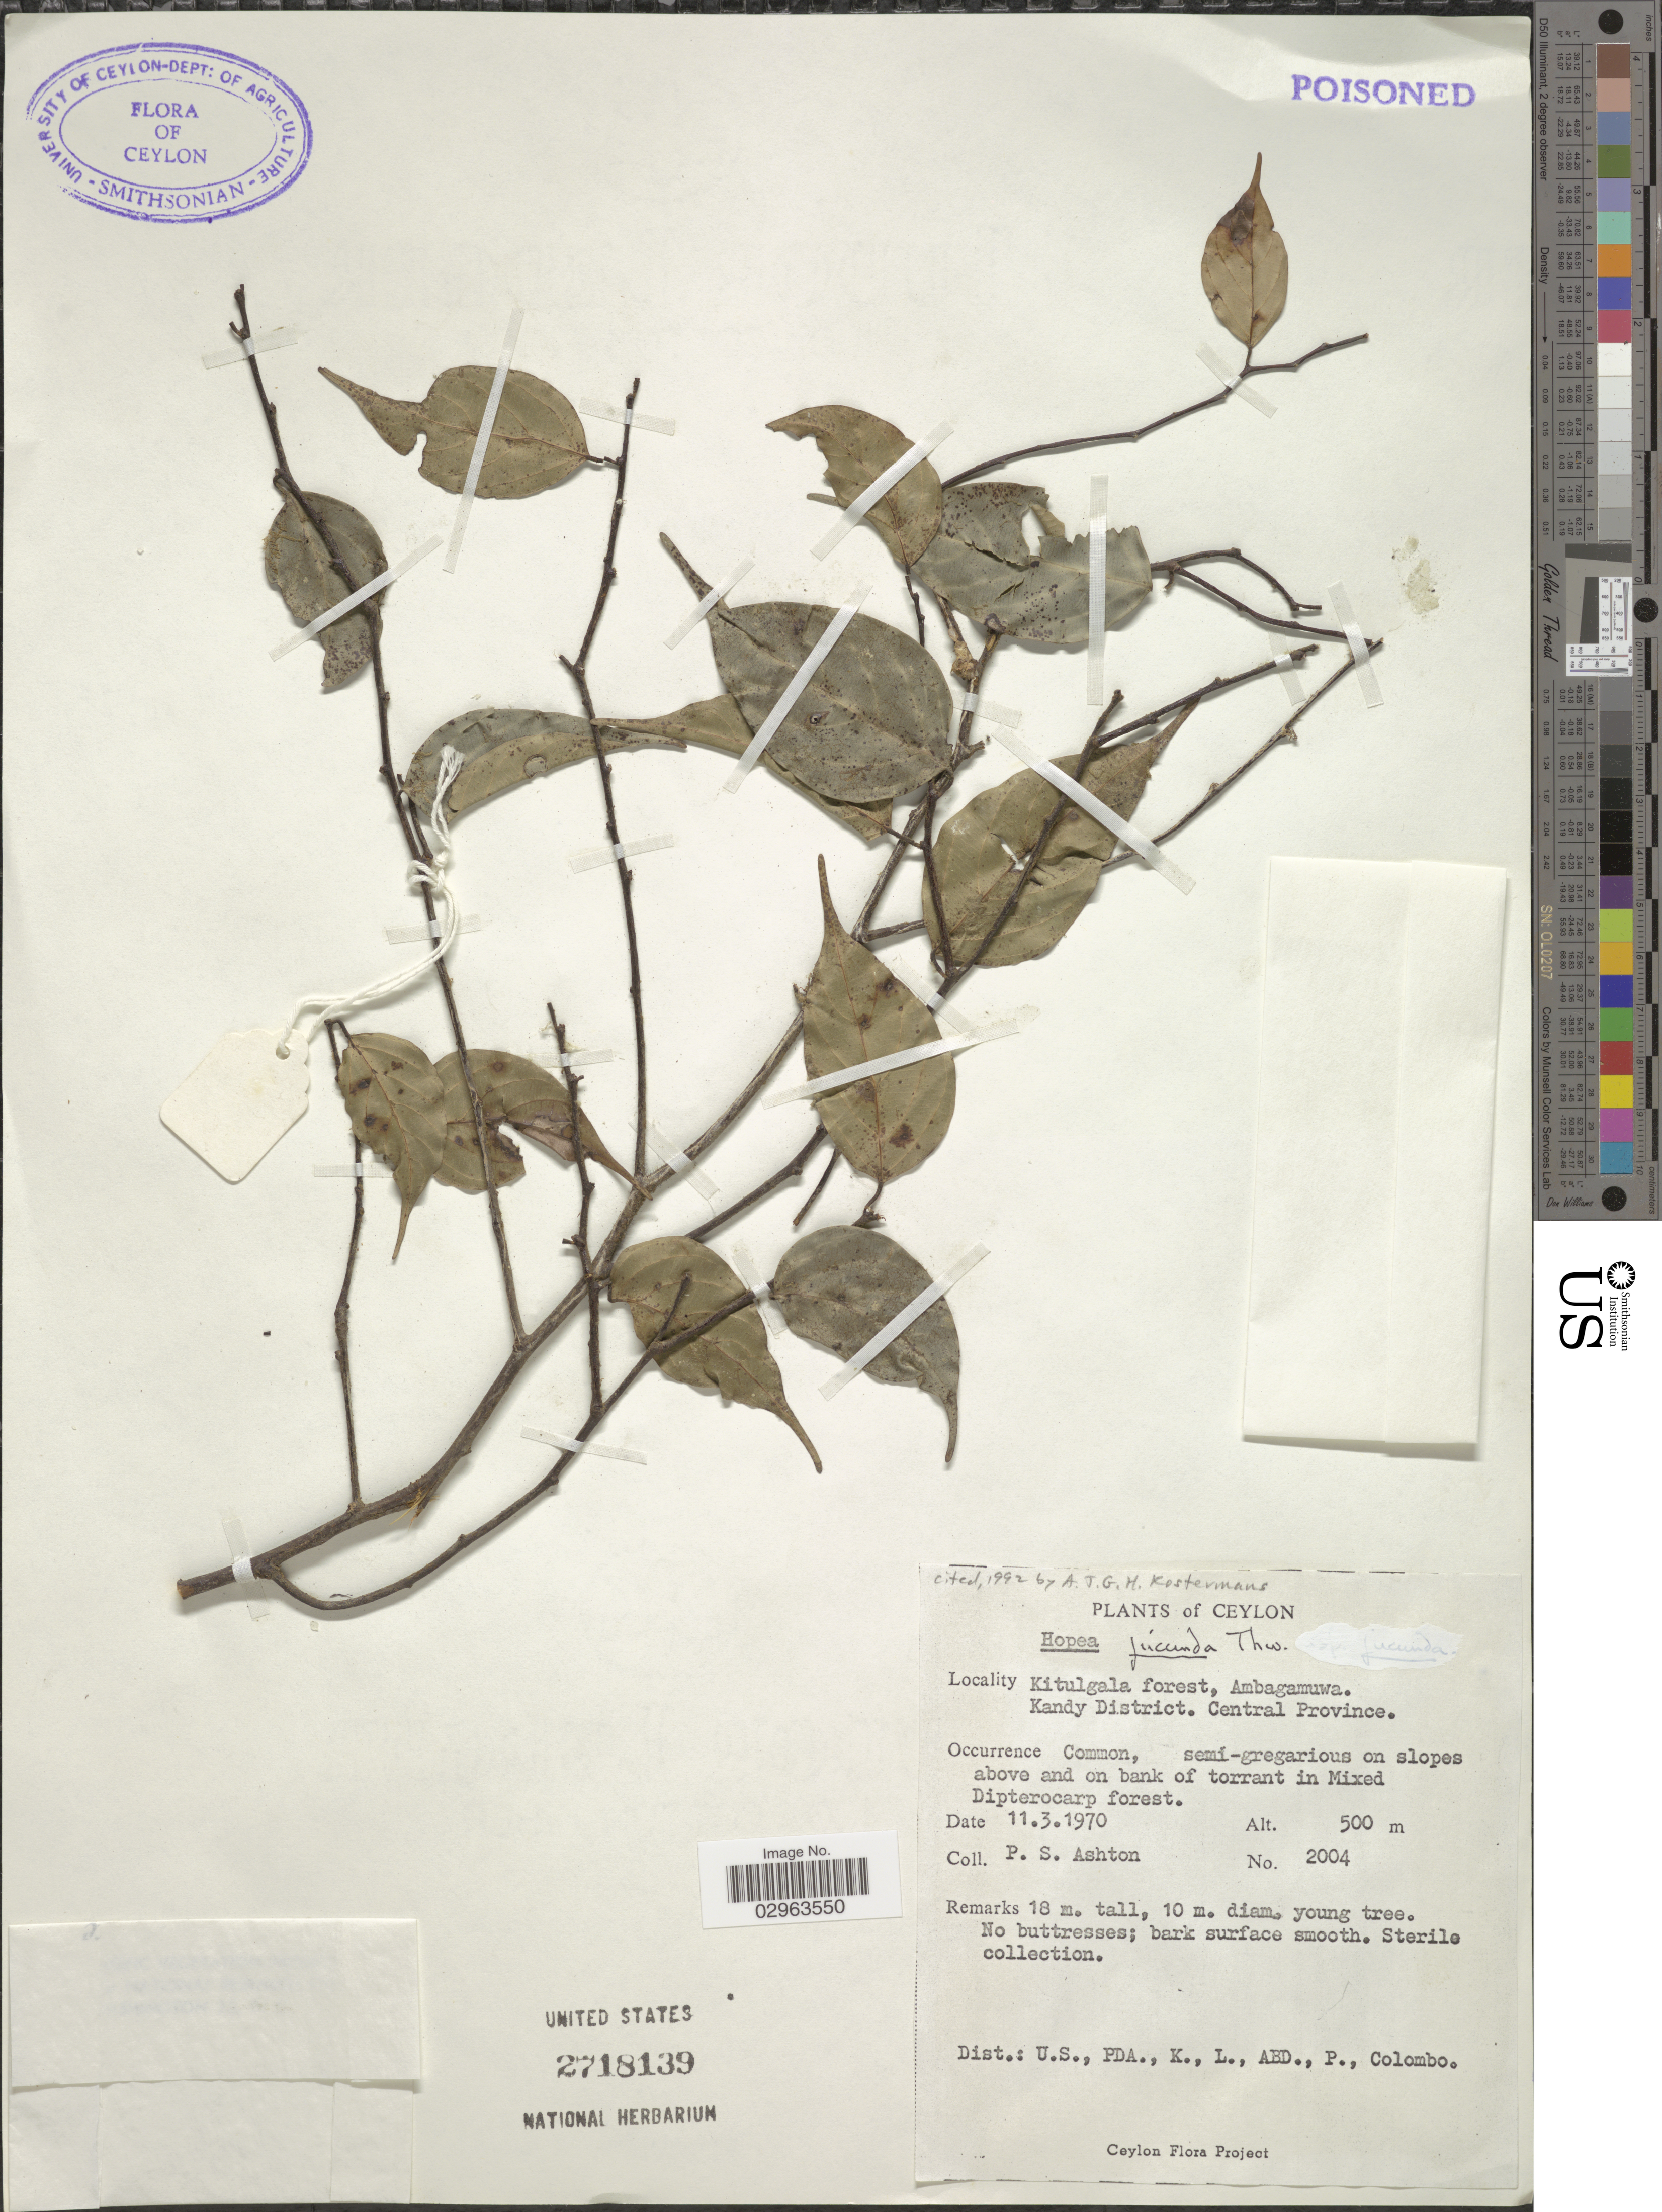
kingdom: Plantae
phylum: Tracheophyta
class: Magnoliopsida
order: Malvales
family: Dipterocarpaceae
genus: Hopea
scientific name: Hopea jucunda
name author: Thwaites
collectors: P. S. Ashton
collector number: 2004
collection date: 1970-03-11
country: Sri Lanka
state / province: Central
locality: Ceylon. Kitulgala forest, Ambagamuwa. Kandy District.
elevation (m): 500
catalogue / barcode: US 2718139